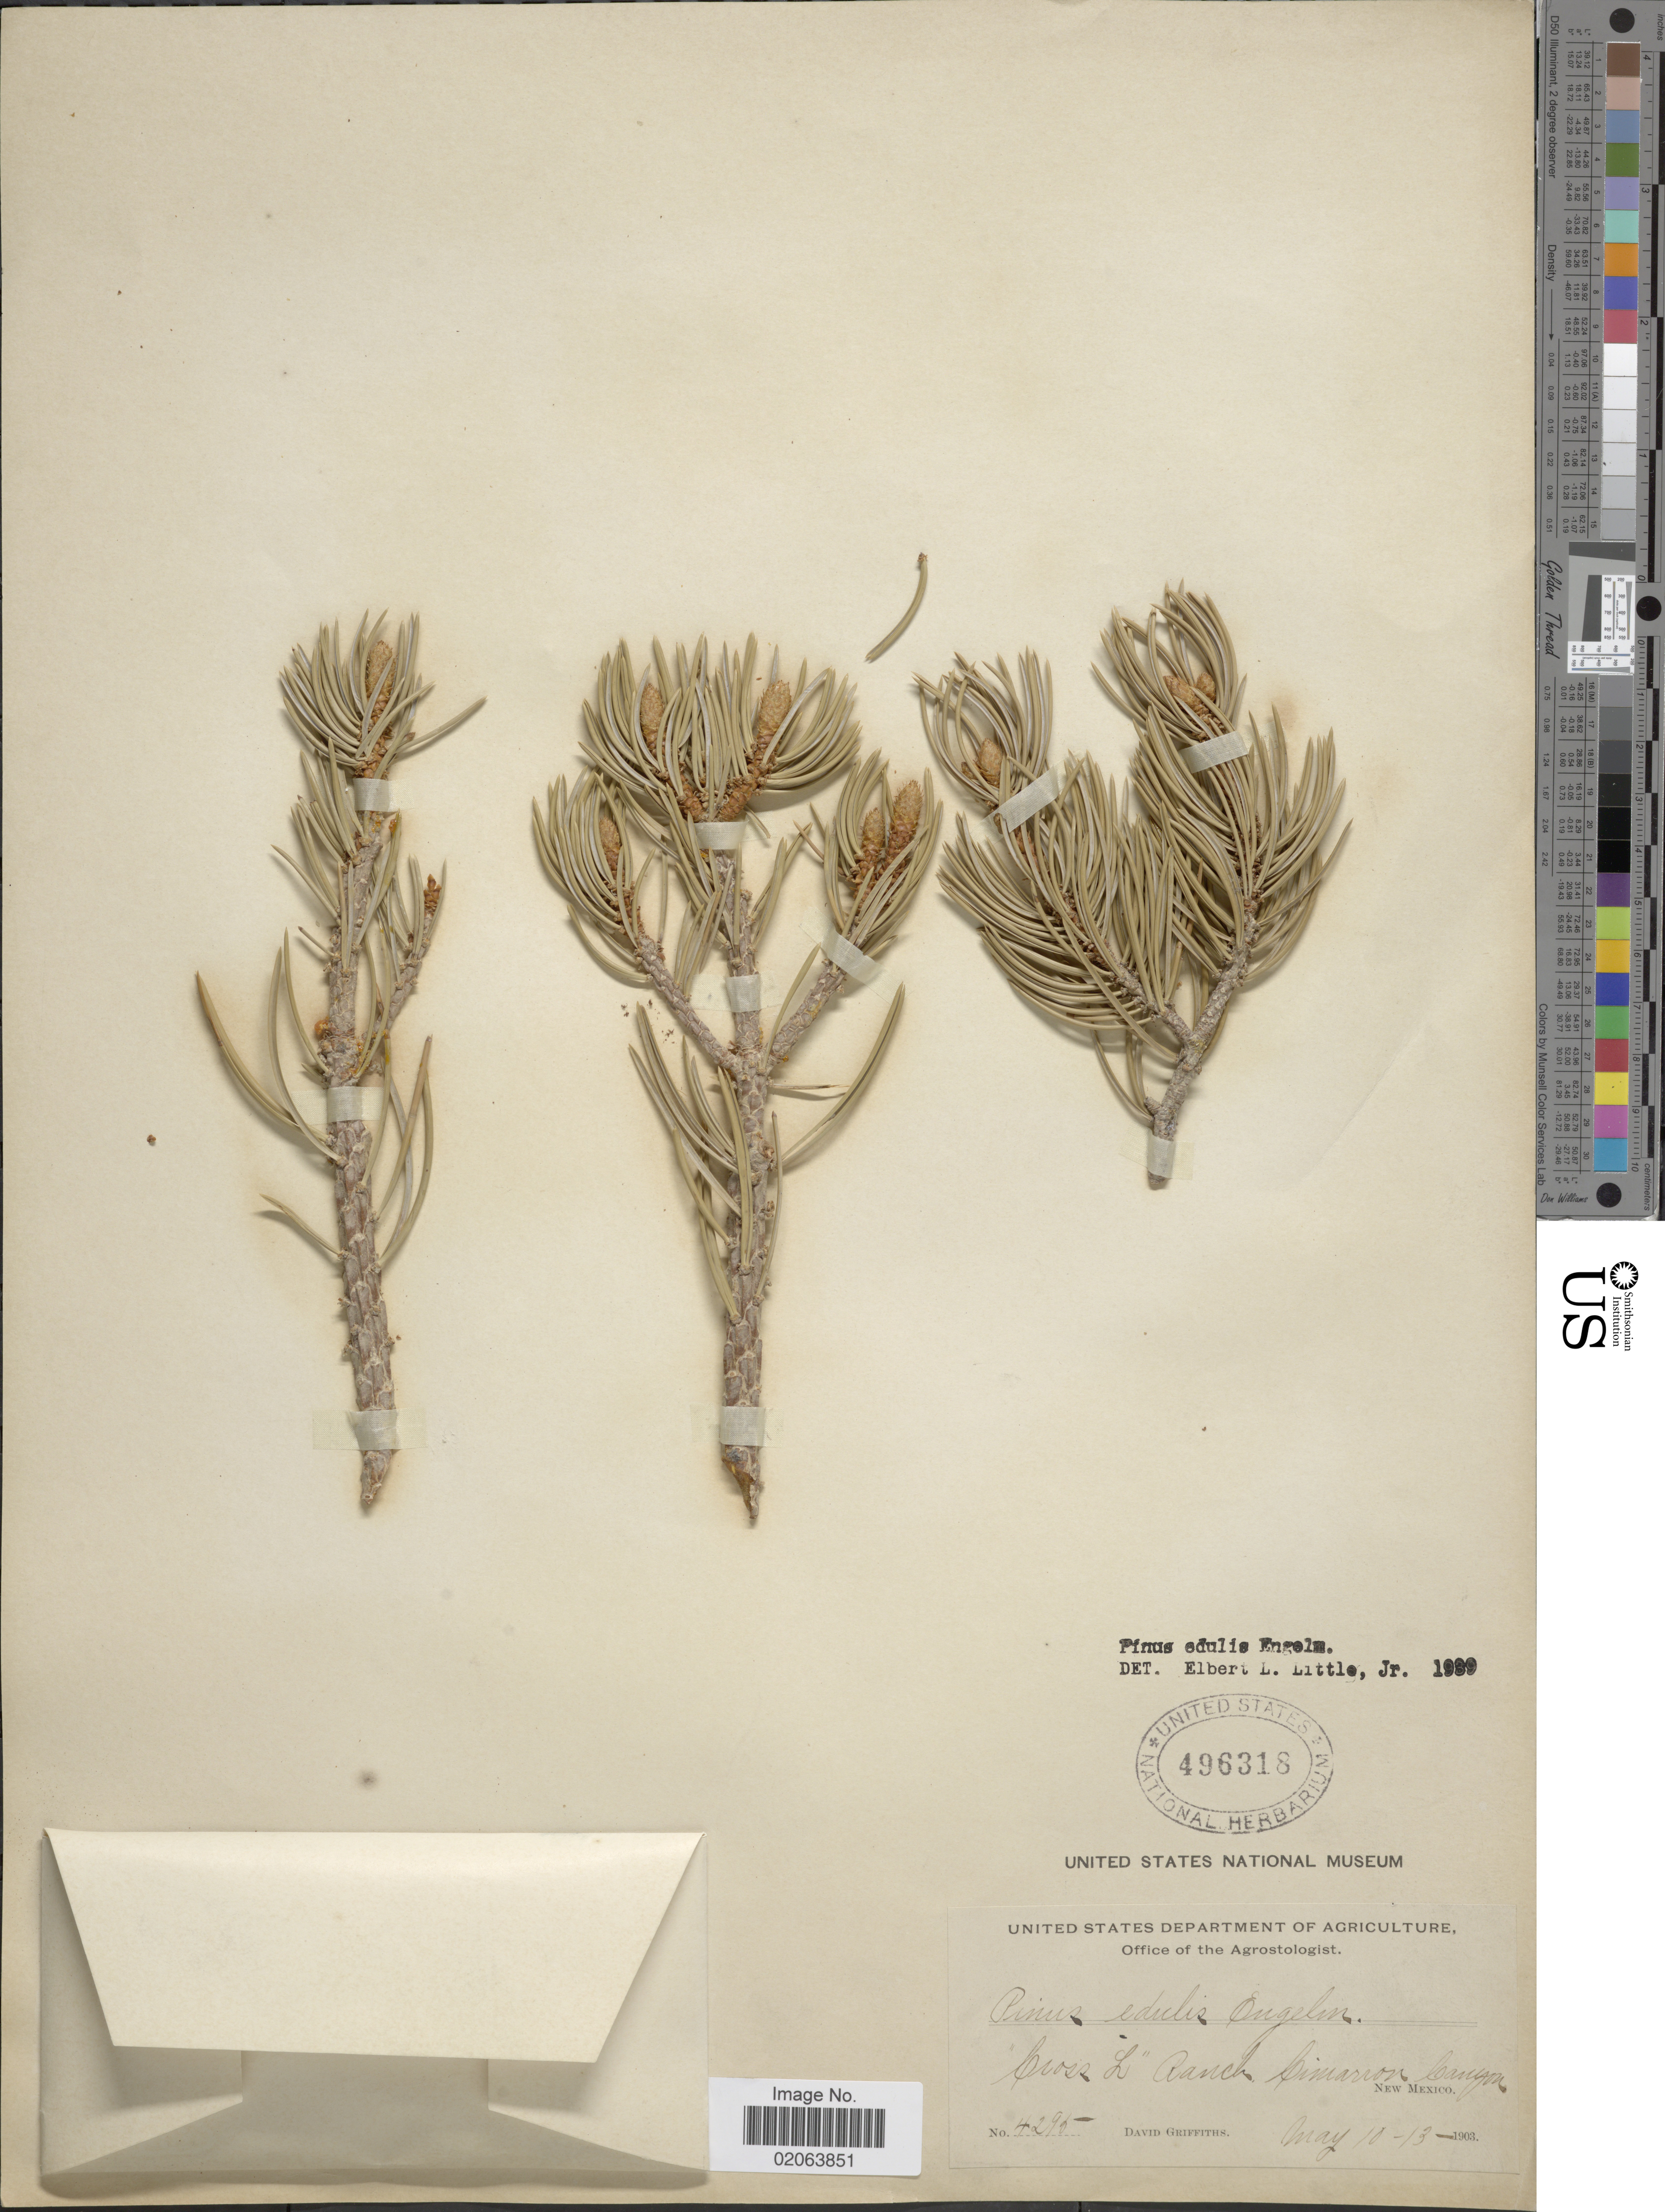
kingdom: Plantae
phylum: Tracheophyta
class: Pinopsida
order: Pinales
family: Pinaceae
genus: Pinus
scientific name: Pinus edulis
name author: Engelm.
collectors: D. Griffiths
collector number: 4295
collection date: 1903-05-10/1903-05-13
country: United States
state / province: New Mexico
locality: Cross L Ranch Cimarron Canyon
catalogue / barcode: US 496318